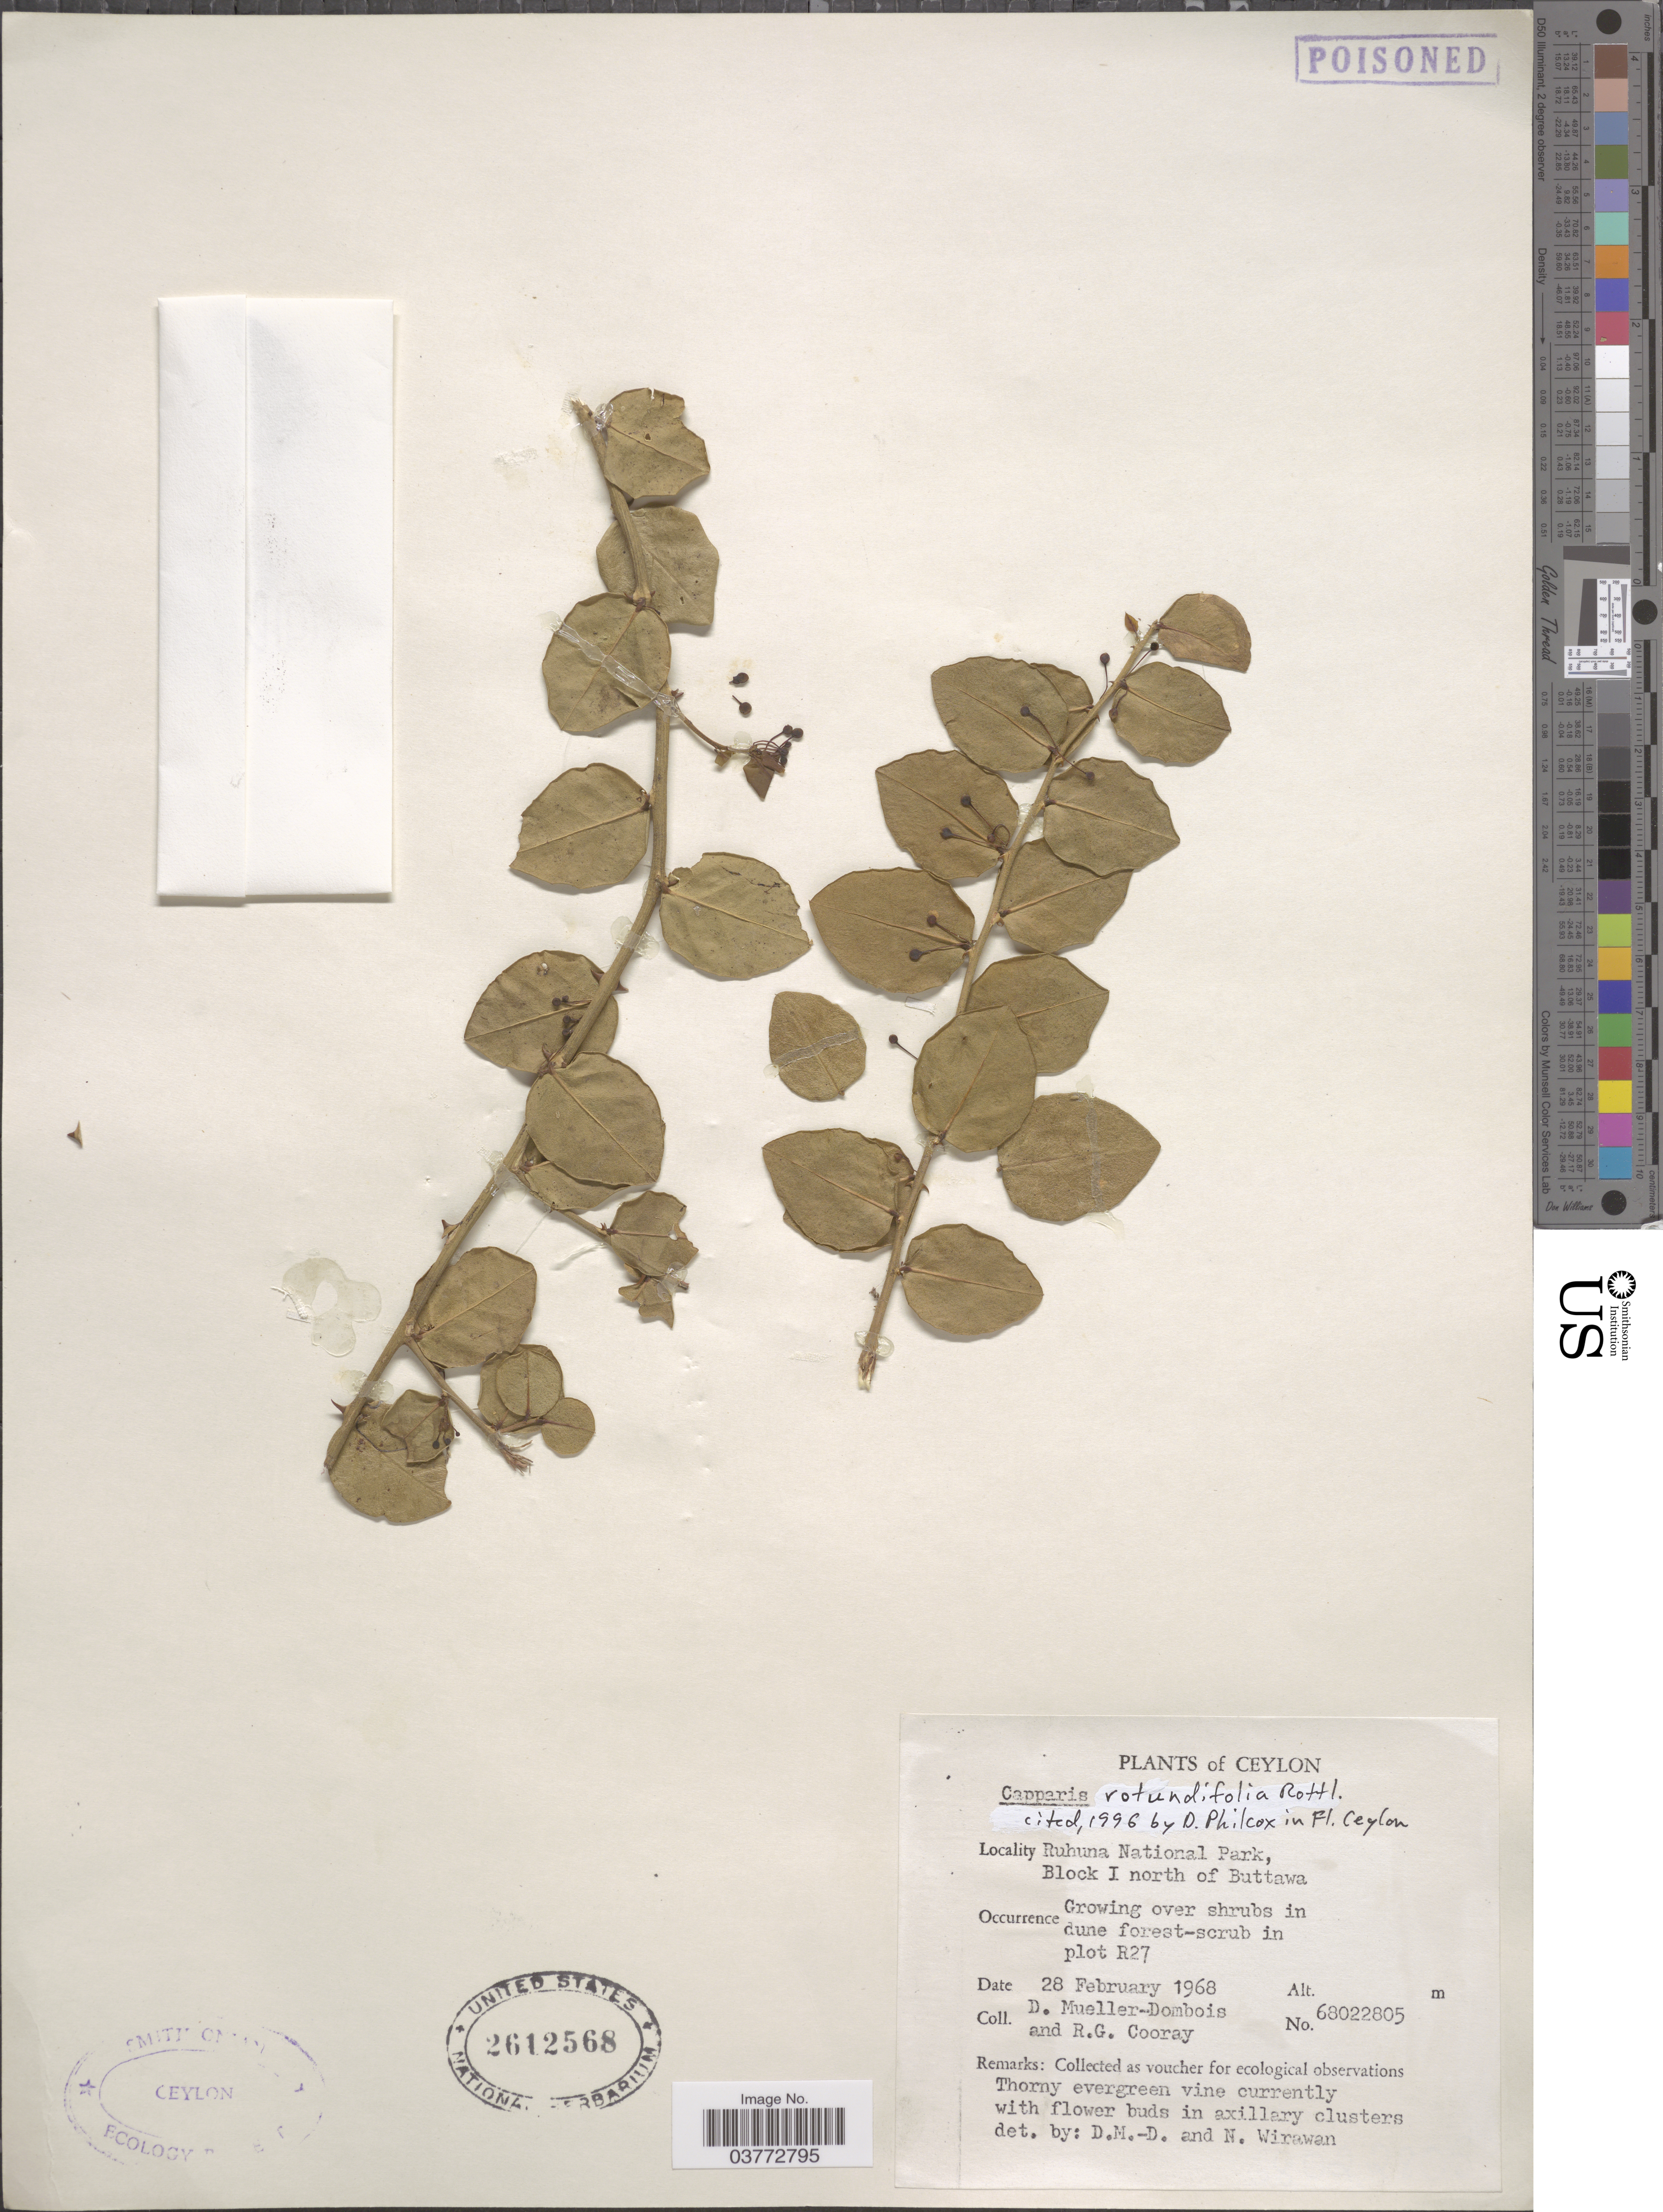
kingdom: Plantae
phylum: Tracheophyta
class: Magnoliopsida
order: Brassicales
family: Capparaceae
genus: Capparis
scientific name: Capparis rotundifolia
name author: Rottler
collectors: D. Mueller-Dombois & R. Cooray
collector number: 68022805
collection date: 1968-02-28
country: Sri Lanka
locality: Ceylon. Ruhuna National Park, Block I north of Buttawa. Plot R27.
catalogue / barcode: US 2612568